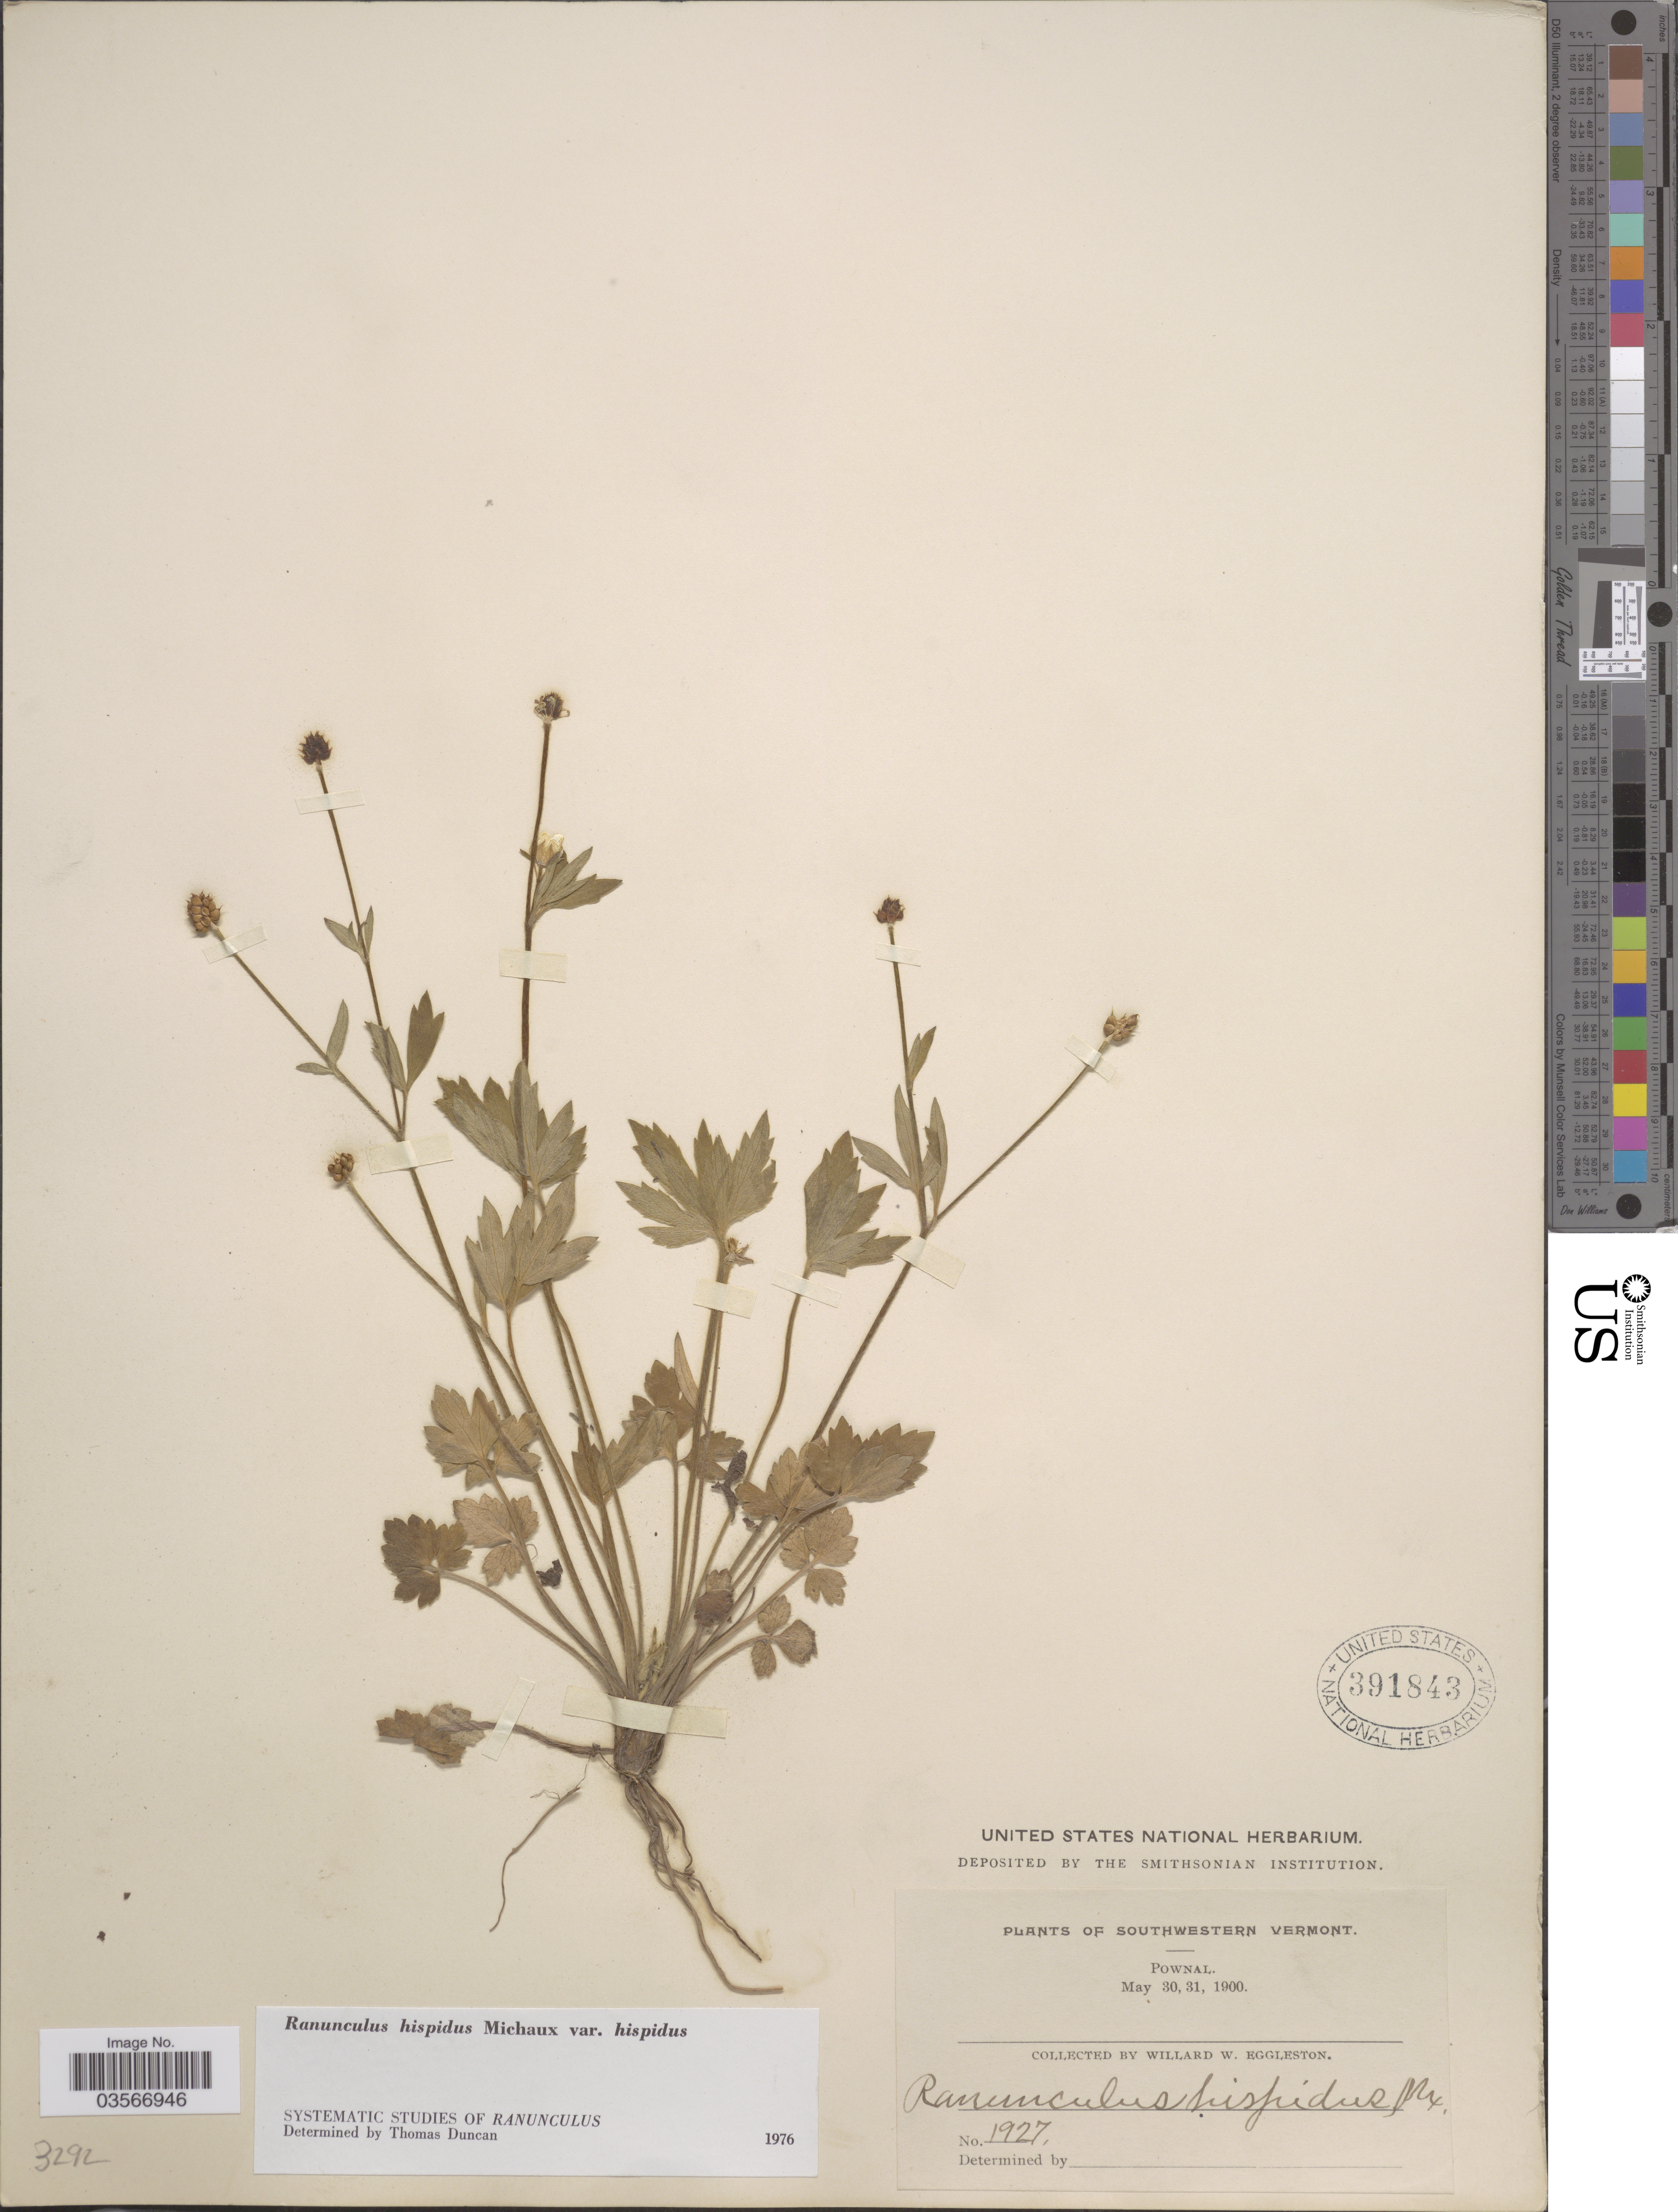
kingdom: Plantae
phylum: Tracheophyta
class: Magnoliopsida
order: Ranunculales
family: Ranunculaceae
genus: Ranunculus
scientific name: Ranunculus hispidus var. hispidus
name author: Michx.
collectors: W. W. Eggleston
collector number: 1927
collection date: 1900-05-30/1900-05-31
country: United States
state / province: Vermont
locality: Southwestern Vermont. Pownal.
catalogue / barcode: US 391843